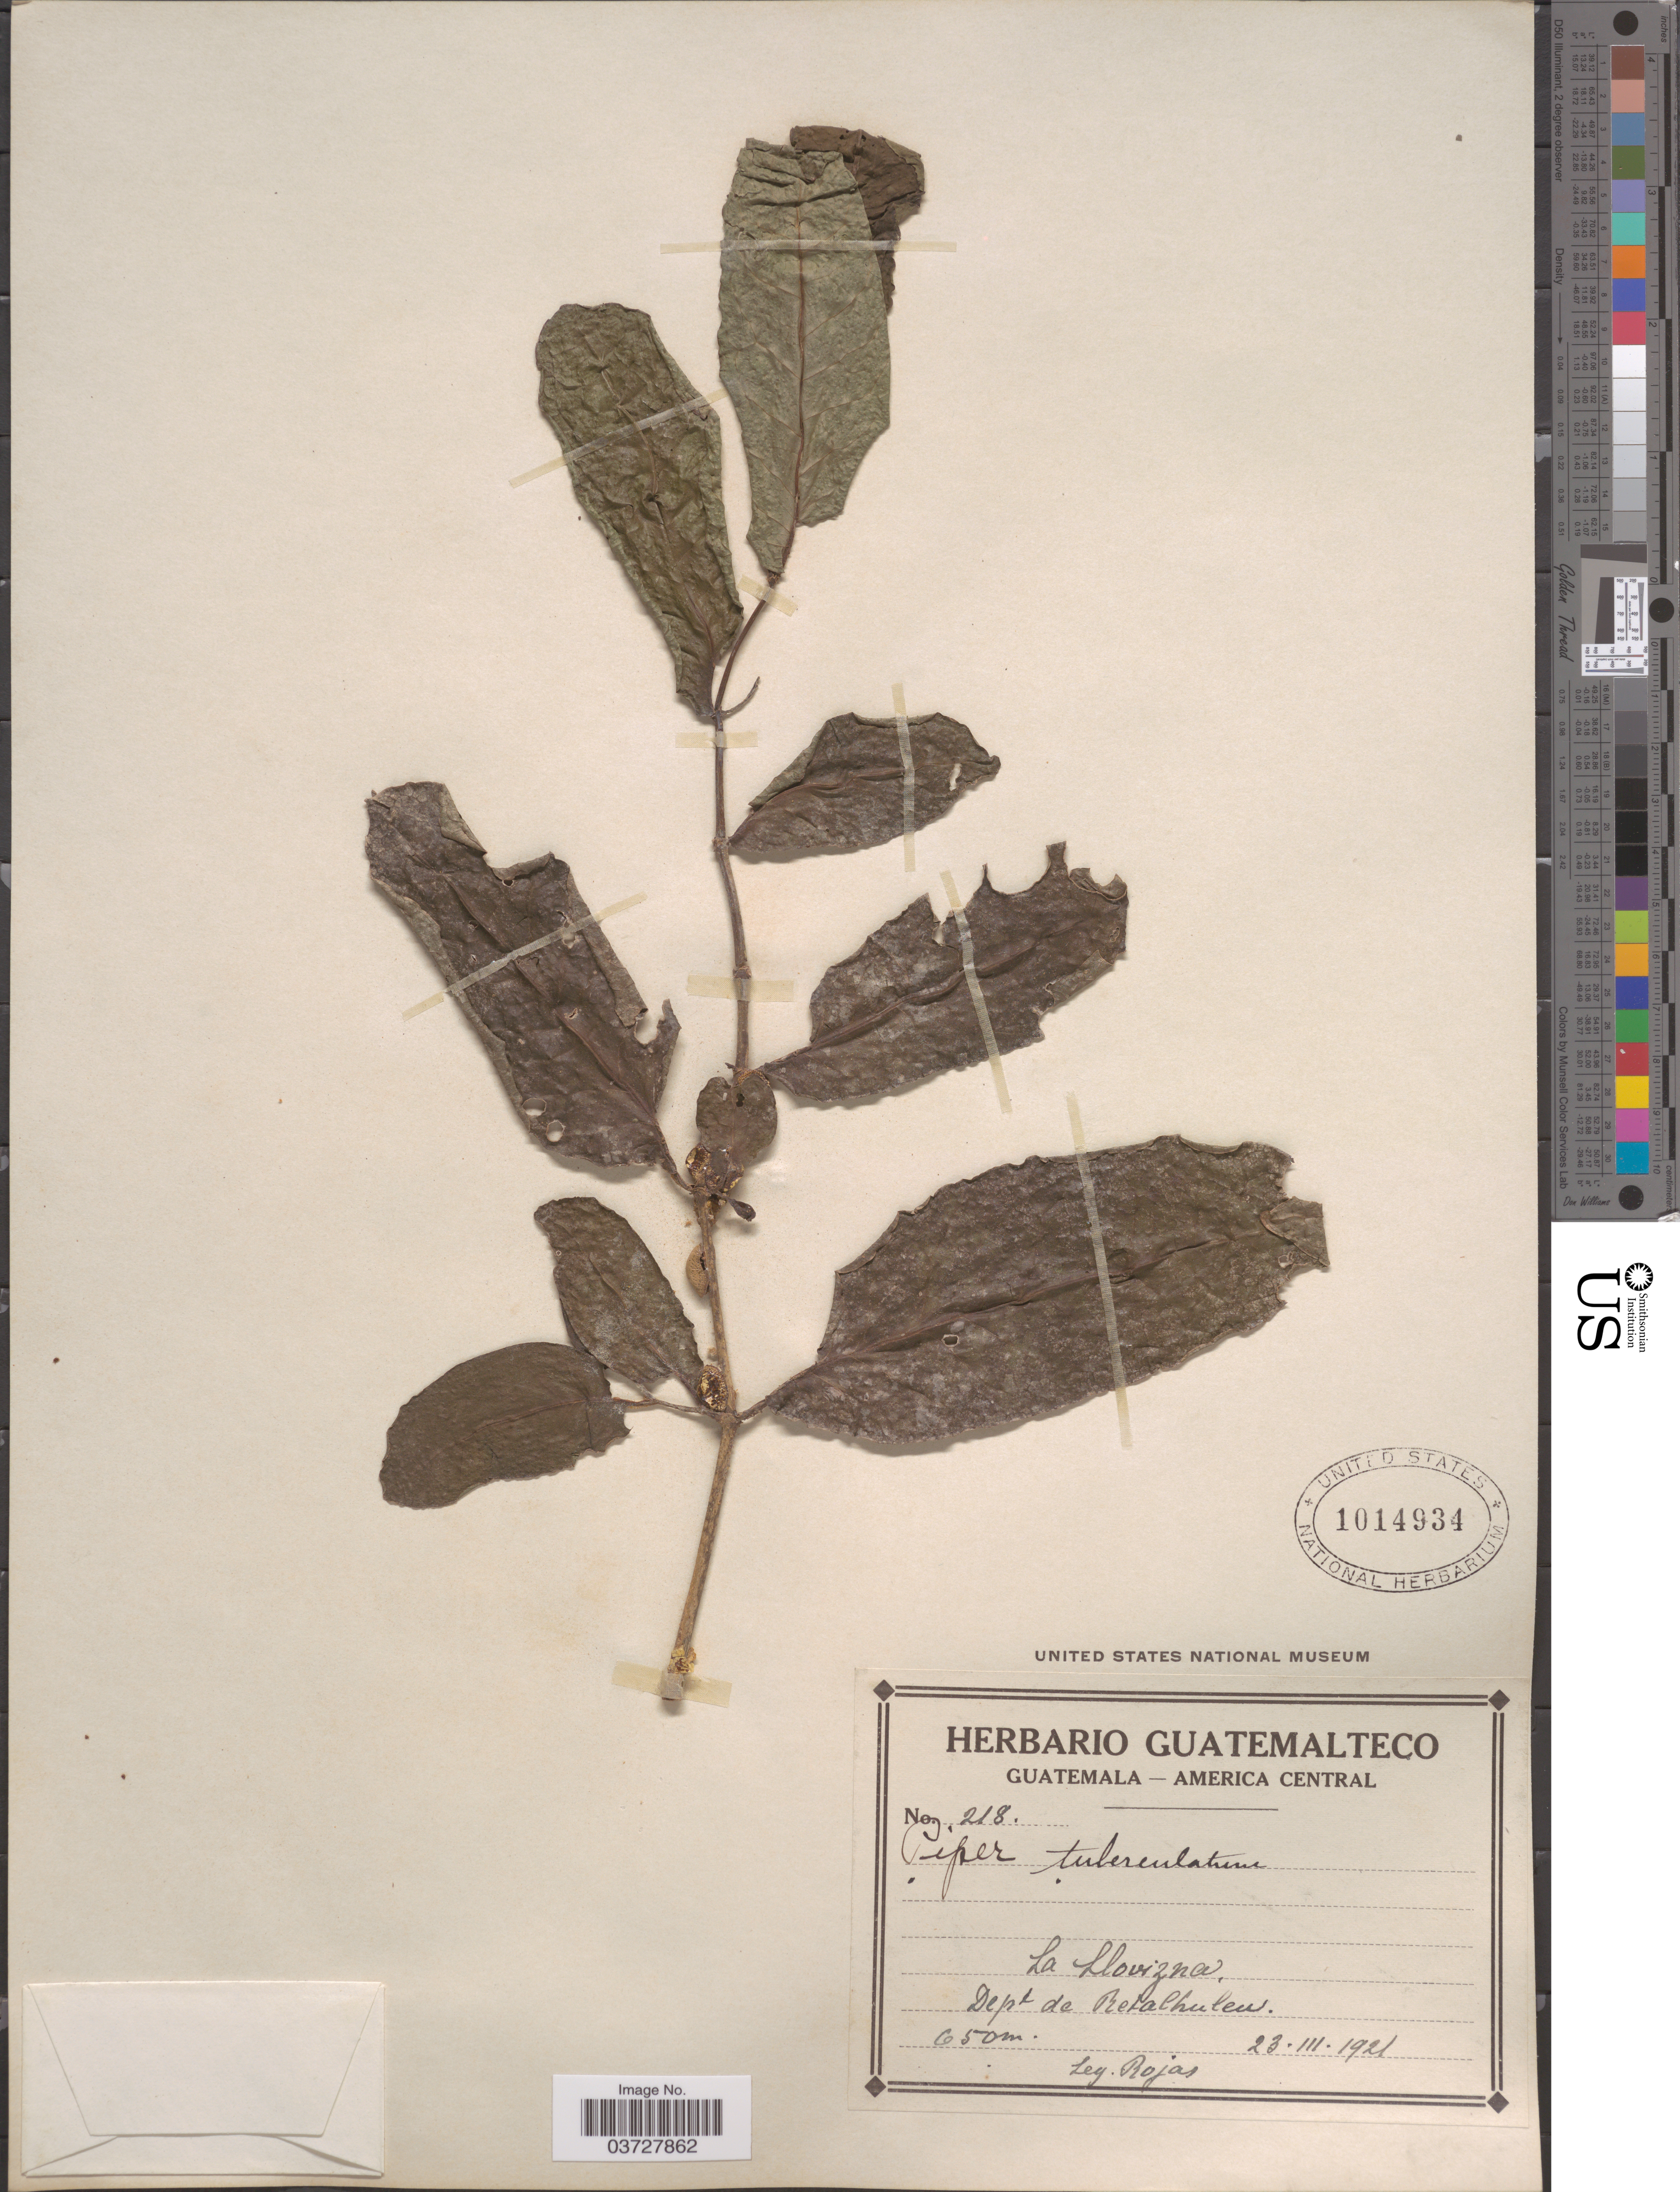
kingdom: Plantae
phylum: Tracheophyta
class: Magnoliopsida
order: Piperales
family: Piperaceae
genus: Piper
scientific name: Piper tuberculatum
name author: Jacq.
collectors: Rojas, --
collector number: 218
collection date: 1921-03-23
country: Guatemala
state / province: Retalhuleu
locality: La Llovizna. Dept de Retalhuleu.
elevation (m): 650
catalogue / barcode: US 1014934